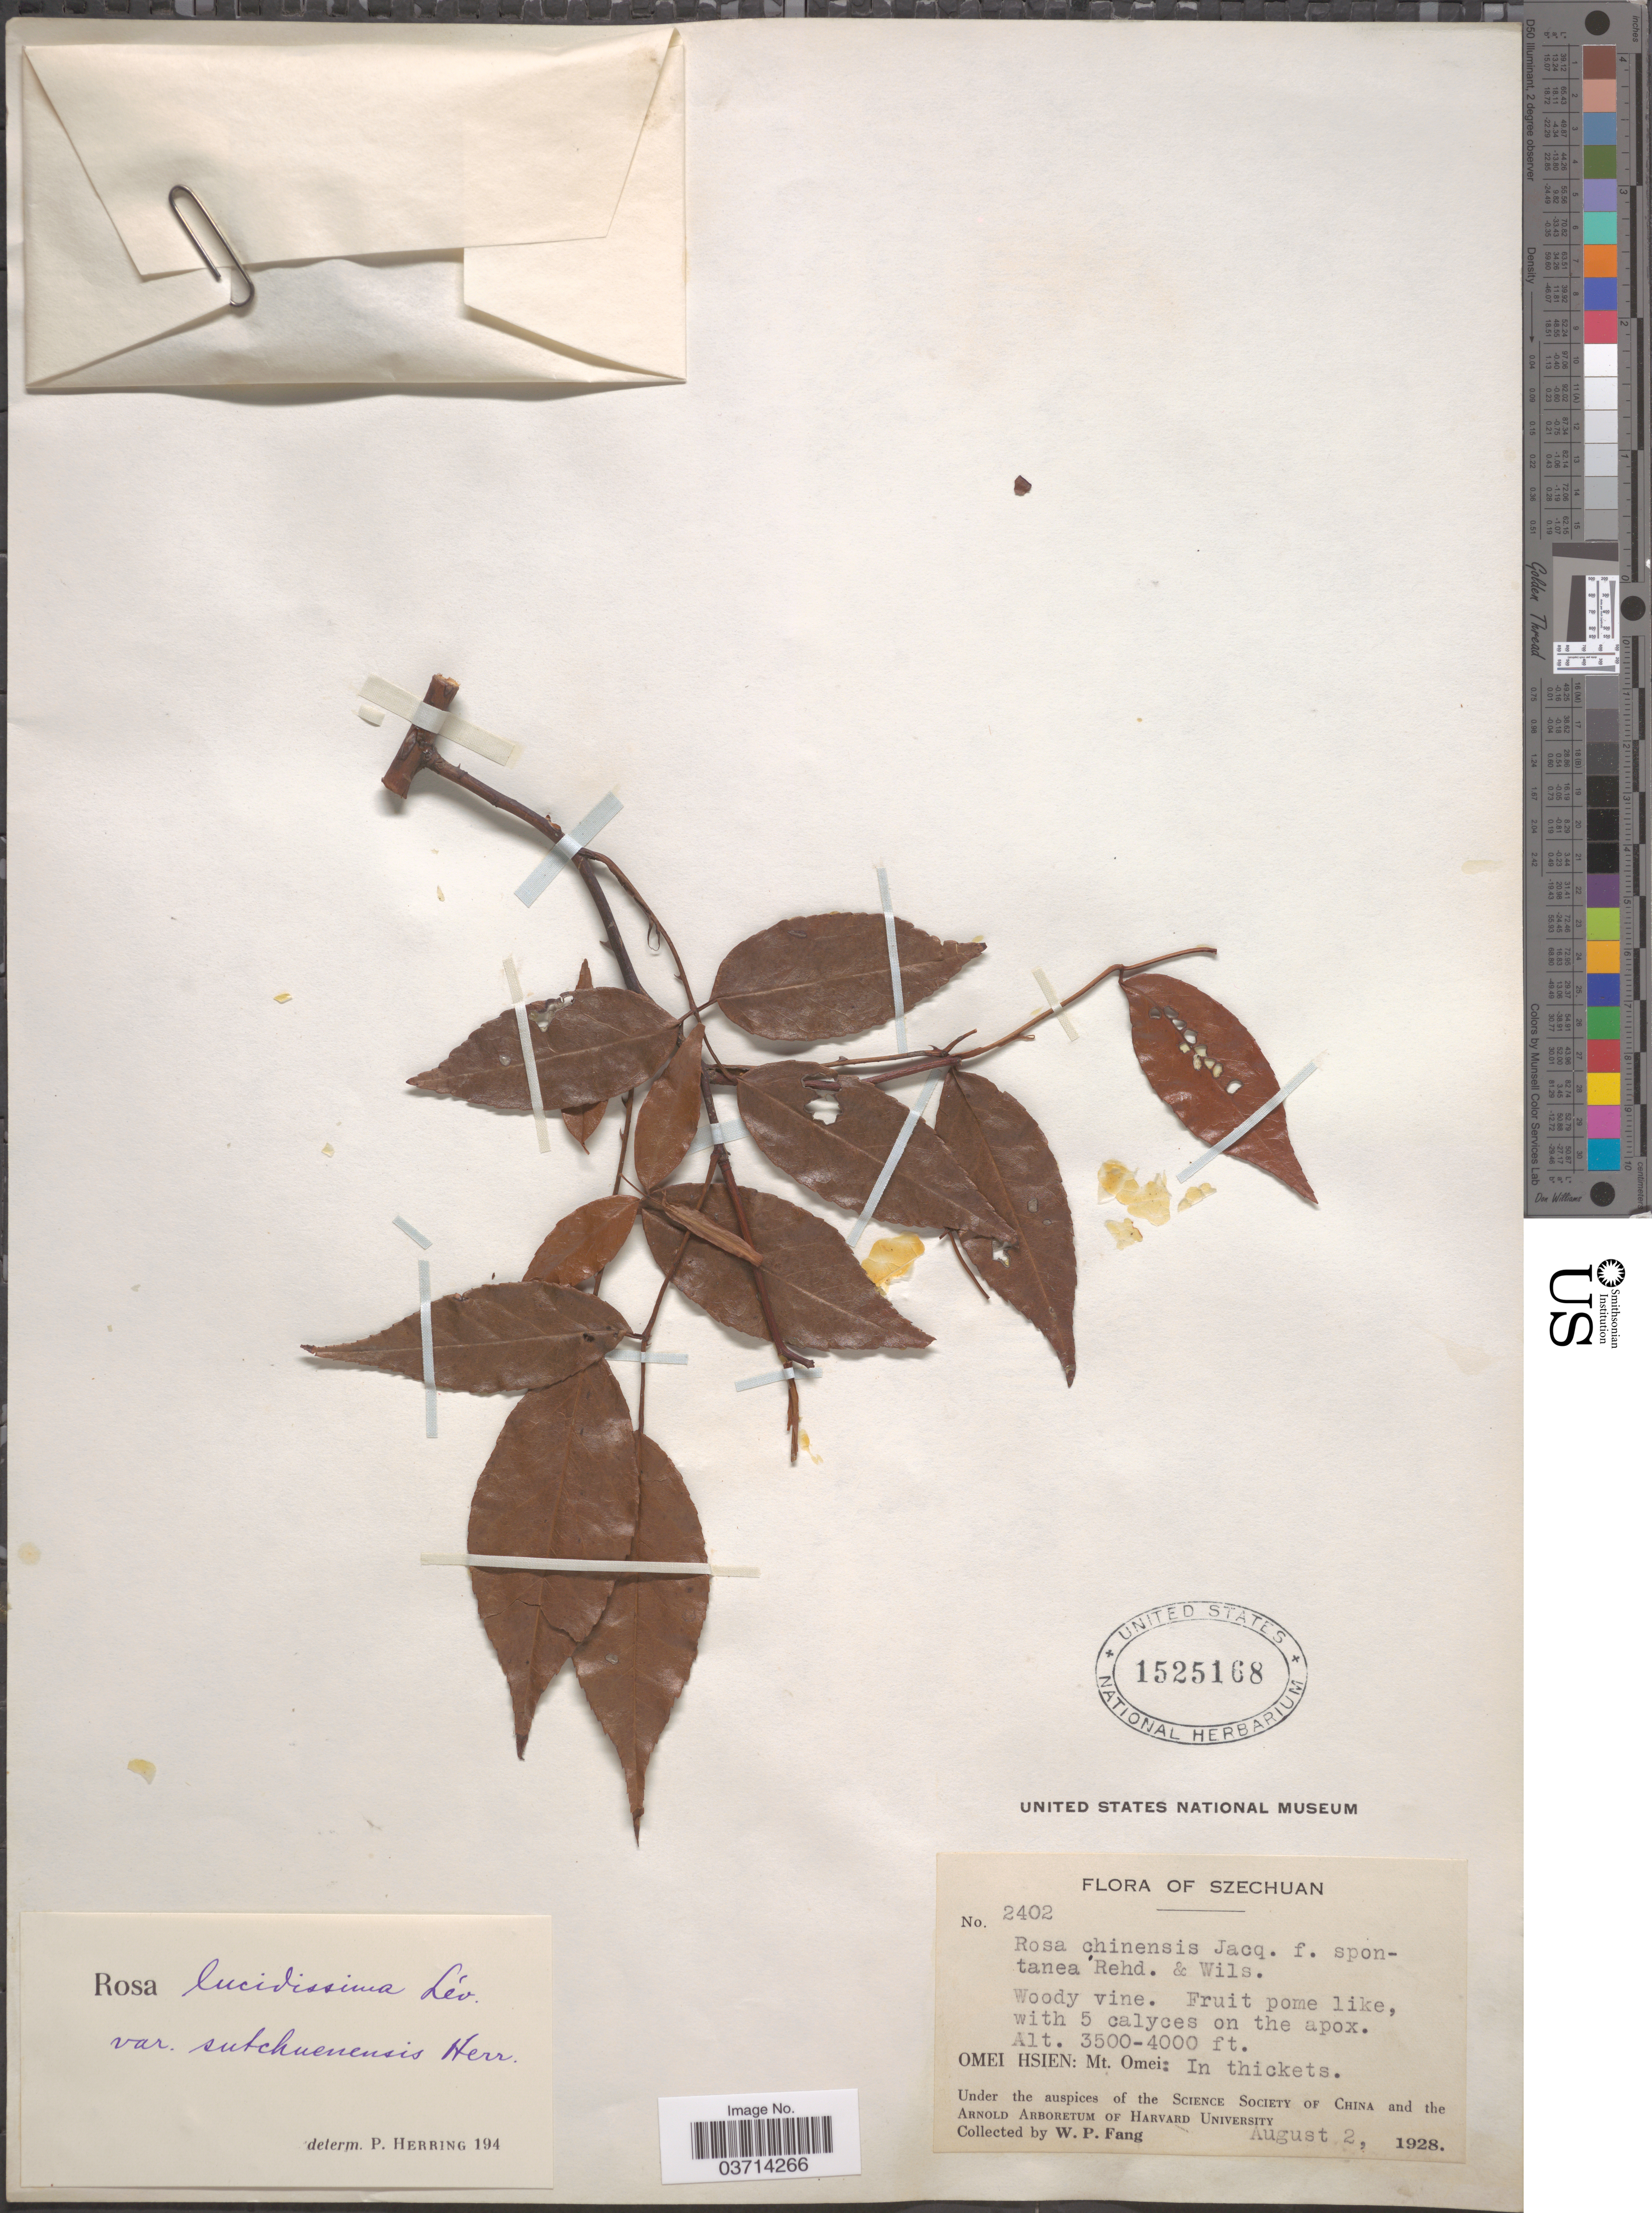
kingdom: Plantae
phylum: Tracheophyta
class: Magnoliopsida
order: Rosales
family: Rosaceae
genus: Rosa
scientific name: Rosa lucidissima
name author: H. Lév.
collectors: W. P. Fang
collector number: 2402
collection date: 1928-08-02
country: China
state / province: Sichuan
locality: Szechuan. Omei Hsien: Mt. Omei.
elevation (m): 1067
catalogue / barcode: US 1525168